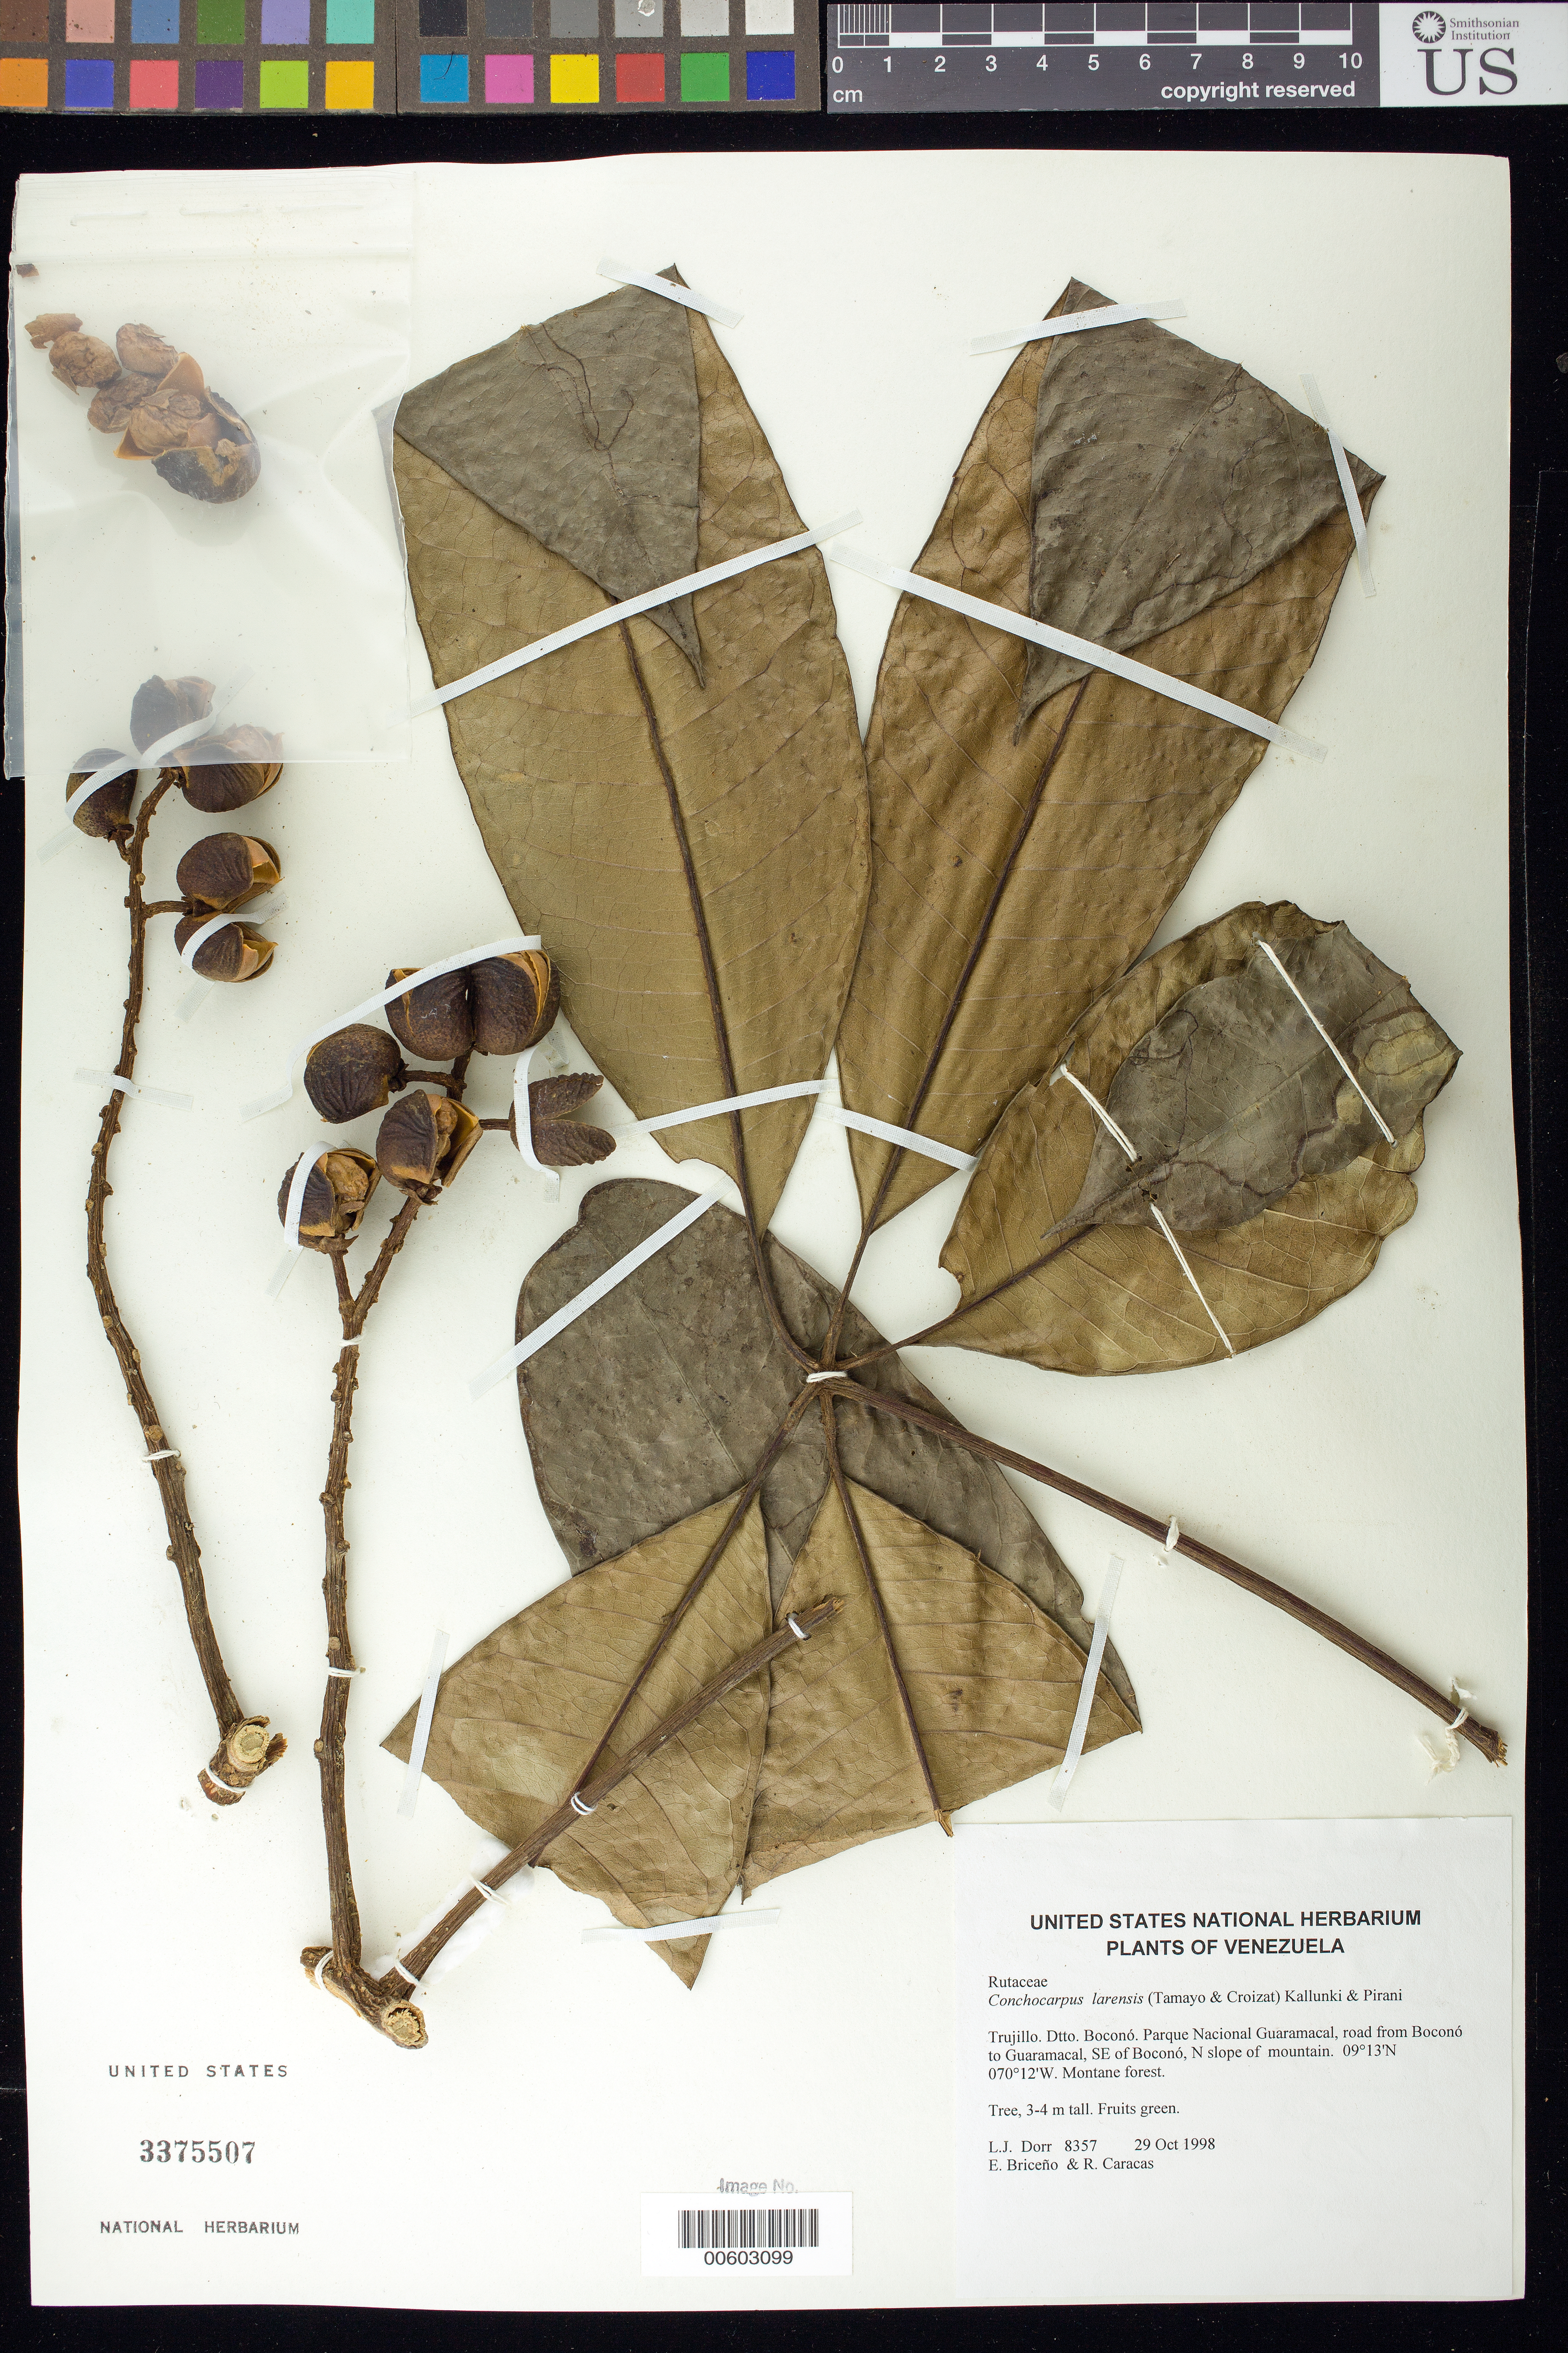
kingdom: Plantae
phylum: Tracheophyta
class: Magnoliopsida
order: Sapindales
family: Rutaceae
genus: Conchocarpus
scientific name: Conchocarpus larensis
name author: (Tamayo & Croizat) Kallunki & Pirani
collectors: L. J. Dorr, E. Briceño & R. Caracas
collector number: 8357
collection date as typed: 29 Oct 1998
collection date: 1998-10-29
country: Venezuela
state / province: Trujillo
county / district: Boconó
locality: Parque Nacional Guaramacal, road from Boconó to Guaramacal, SE of Boconó, N slope of mountain.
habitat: Montane forest.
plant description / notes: F, NY, PORT, US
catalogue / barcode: US 3375507